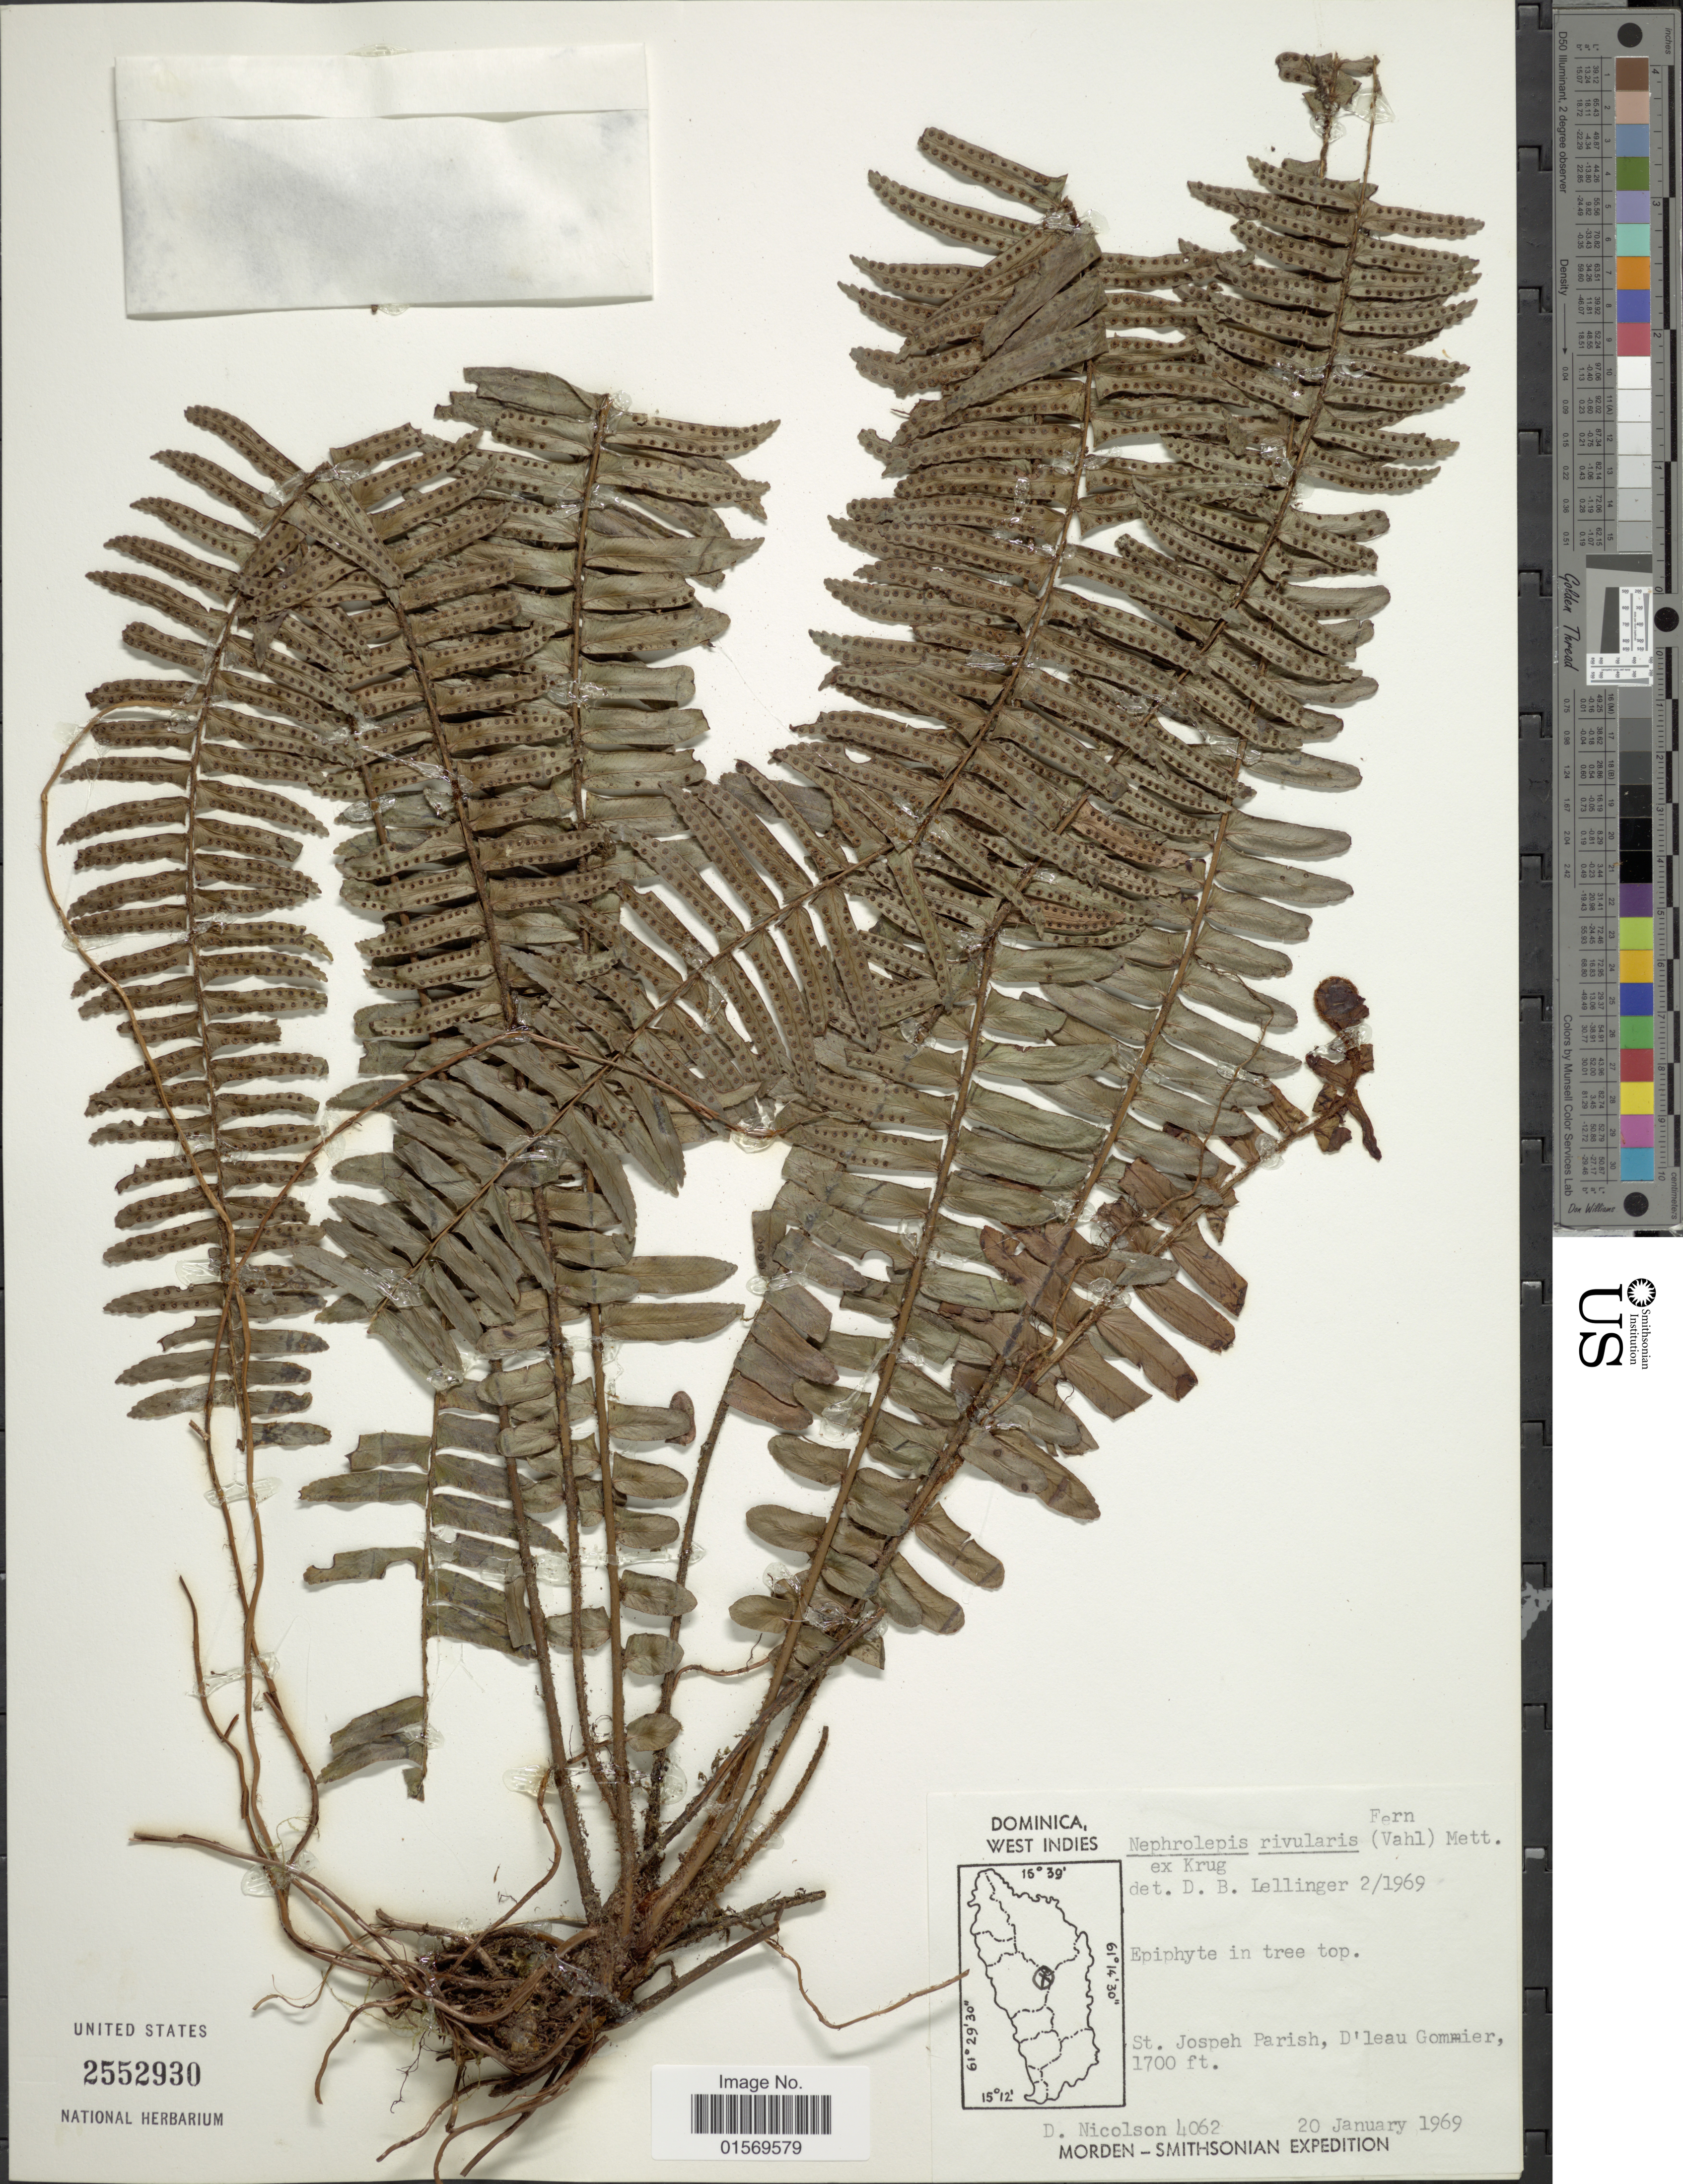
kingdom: Plantae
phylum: Tracheophyta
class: Polypodiopsida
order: Polypodiales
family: Nephrolepidaceae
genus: Nephrolepis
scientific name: Nephrolepis rivularis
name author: (Vahl) Mett. ex Krug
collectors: D. H. Nicolson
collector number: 4062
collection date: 1969-01-20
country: Dominica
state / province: St. Joseph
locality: D'leau Gommier.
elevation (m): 518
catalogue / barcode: US 2552930